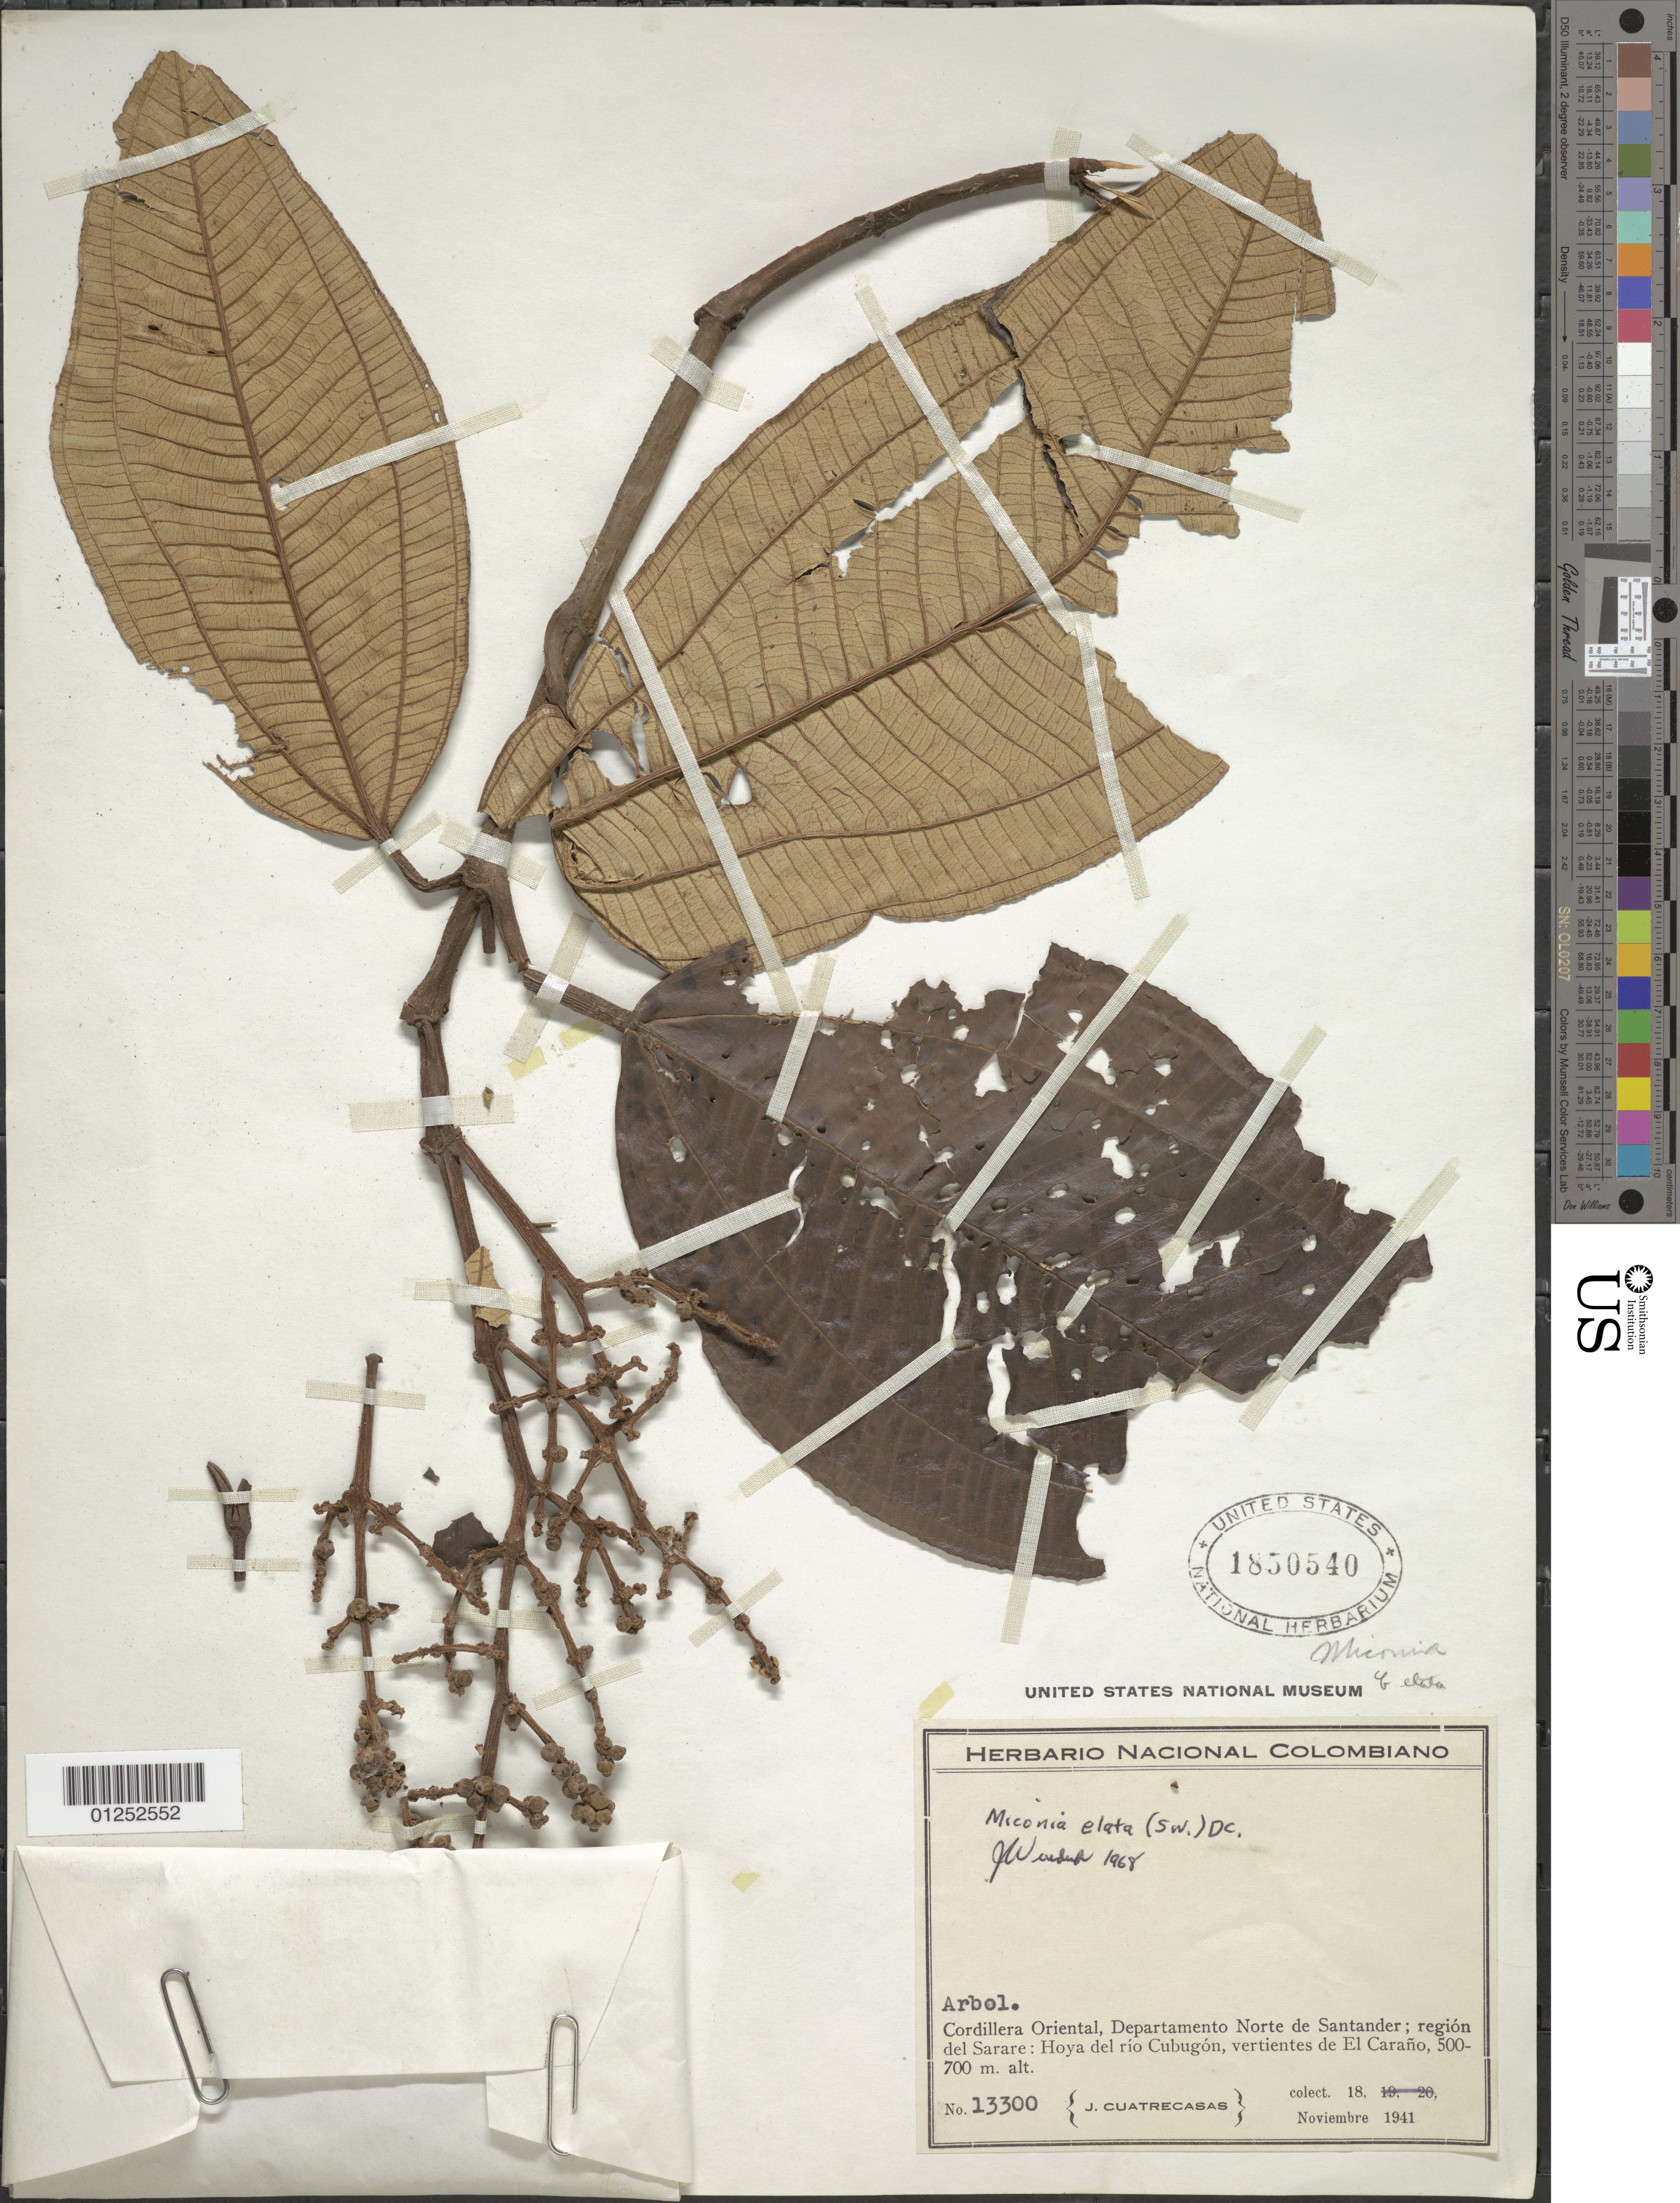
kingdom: Plantae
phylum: Tracheophyta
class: Magnoliopsida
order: Myrtales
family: Melastomataceae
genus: Miconia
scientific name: Miconia elata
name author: (Sw.) DC.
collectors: J. Cuatrecasas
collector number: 13300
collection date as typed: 18 Nov 1941 to 20 Nov 1941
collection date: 1941-11-18/1941-11-20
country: Colombia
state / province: Norte de Santander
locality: Cordillero Oriental, region del Sarare, Hoya del Rio Cubugon, Vertientes de El Carano.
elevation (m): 500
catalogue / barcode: US 1850540